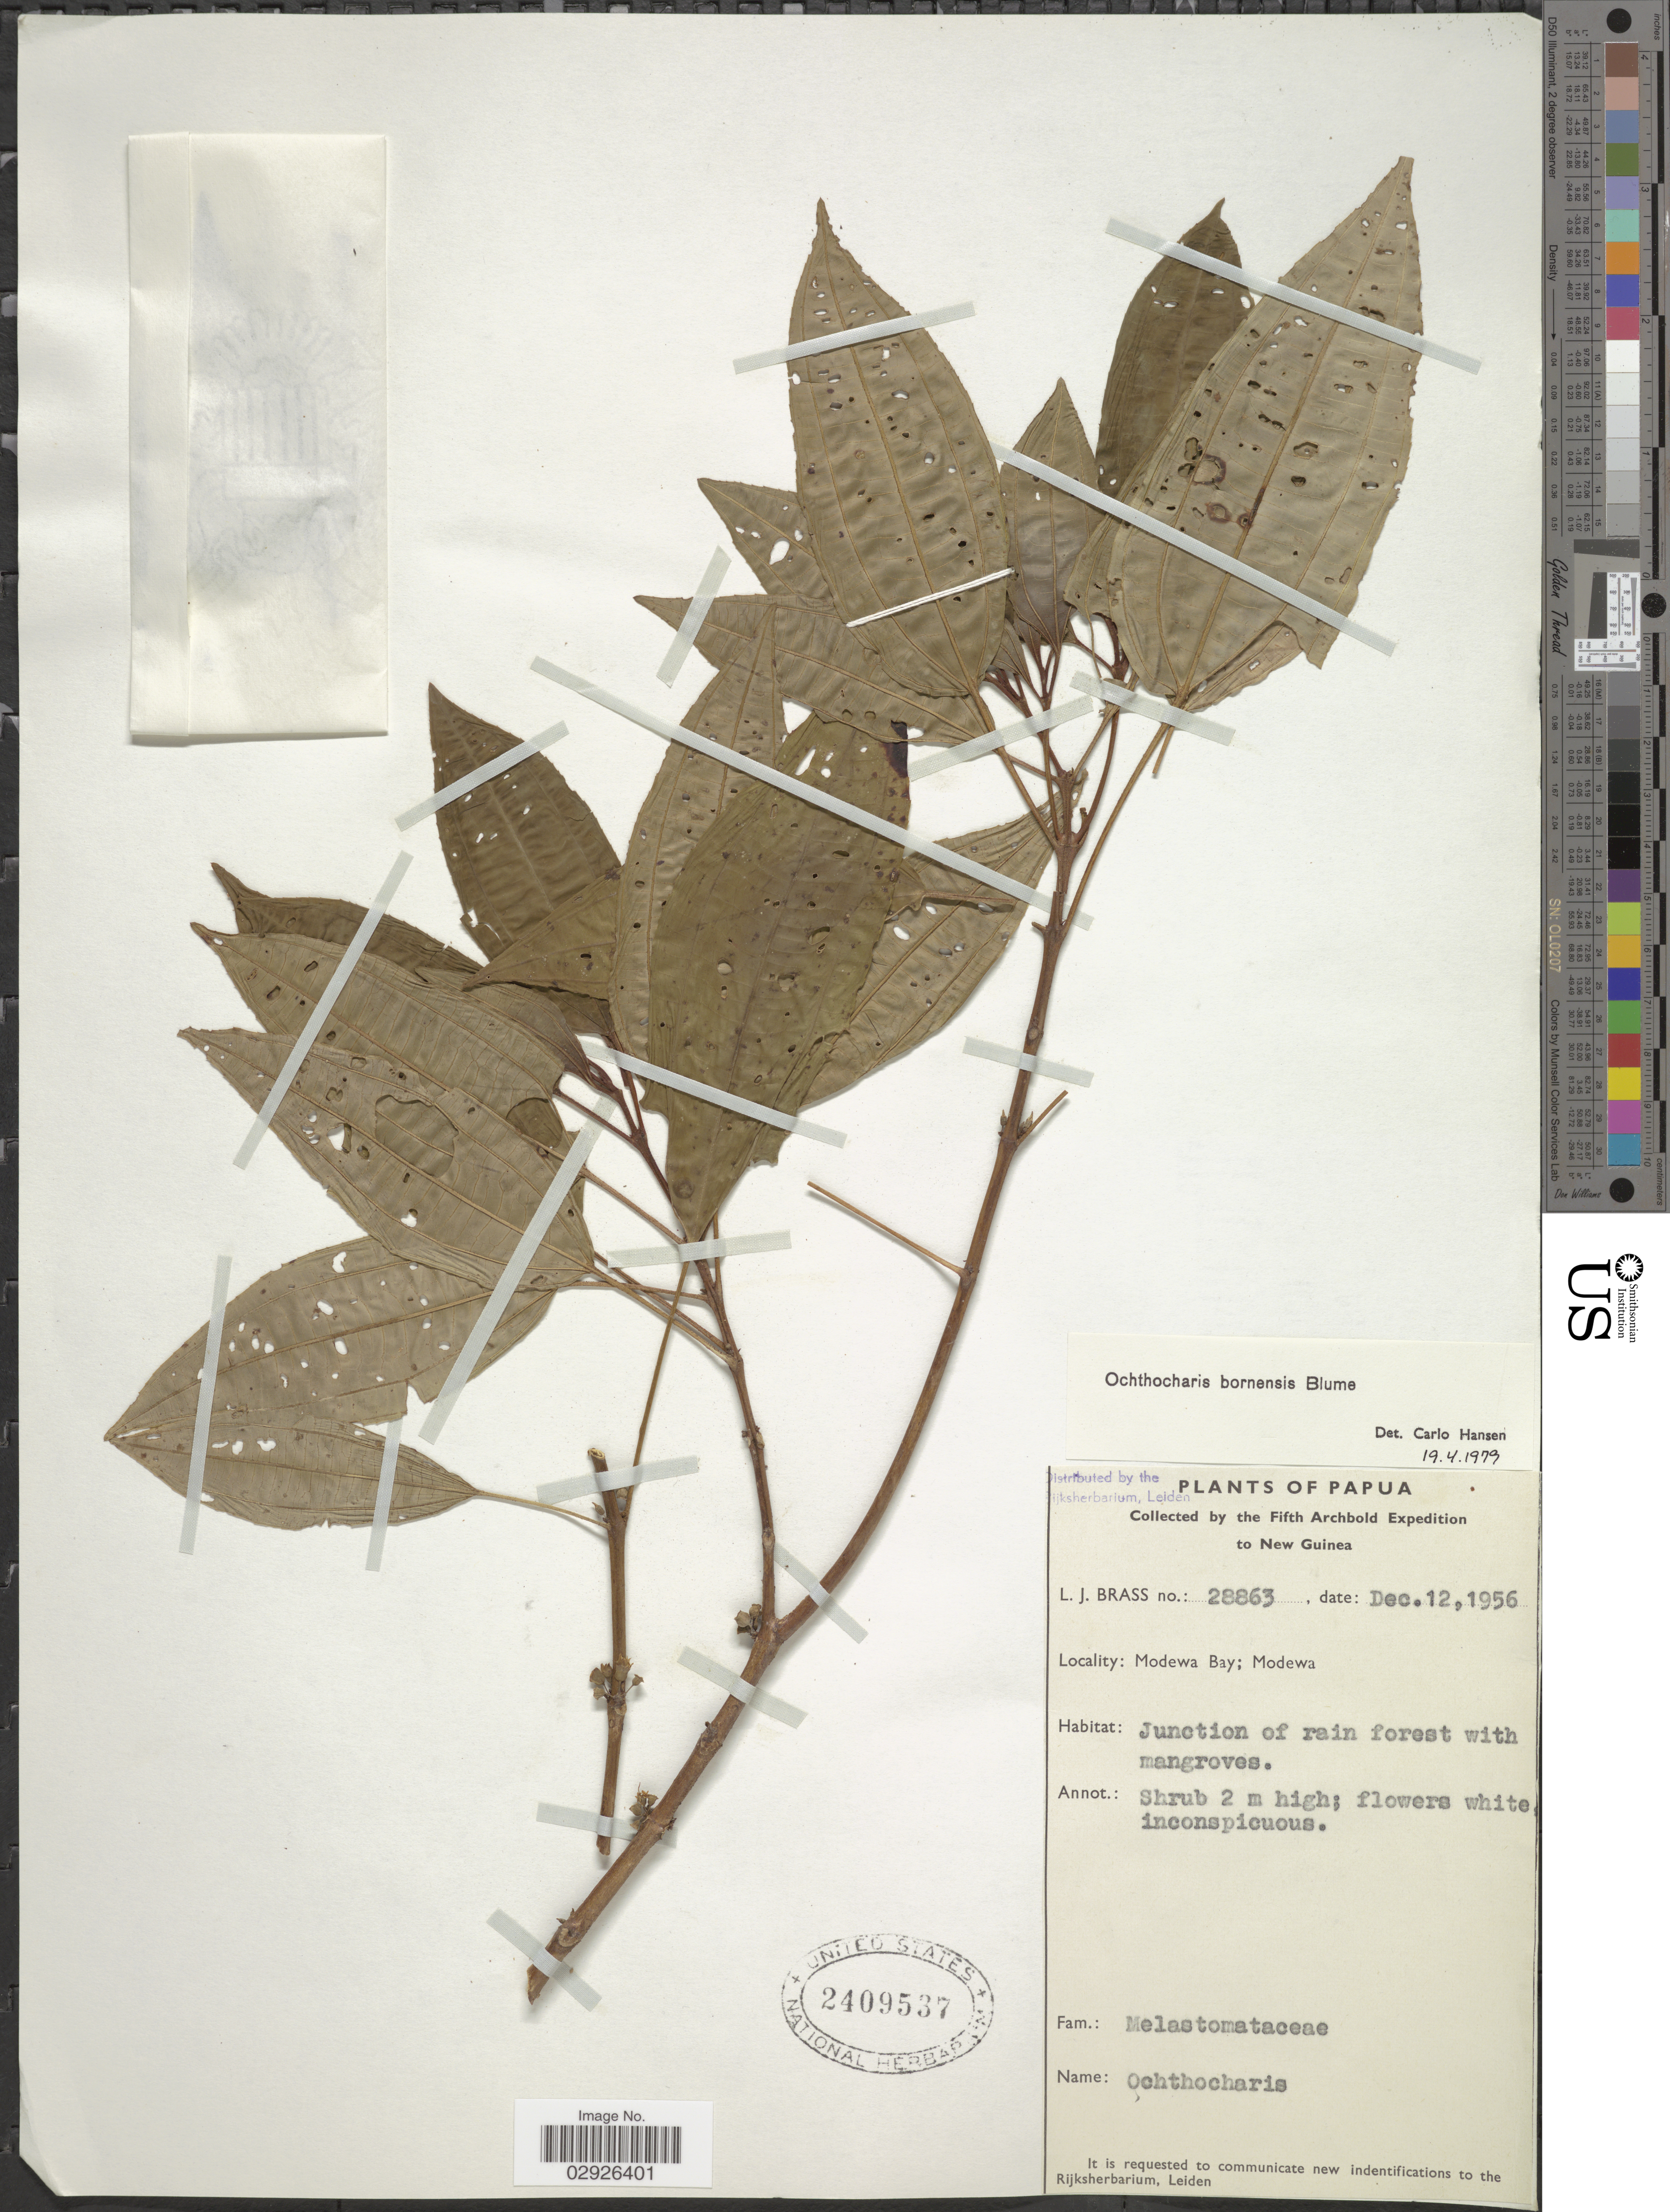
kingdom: Plantae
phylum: Tracheophyta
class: Magnoliopsida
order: Myrtales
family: Melastomataceae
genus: Ochthocharis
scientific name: Ochthocharis bornensis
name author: Blume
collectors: L. J. Brass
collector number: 28863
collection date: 1956-12-12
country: Papua New Guinea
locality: Papua, to New Guinea, Modewa Bay; Modewa.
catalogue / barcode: US 2409537